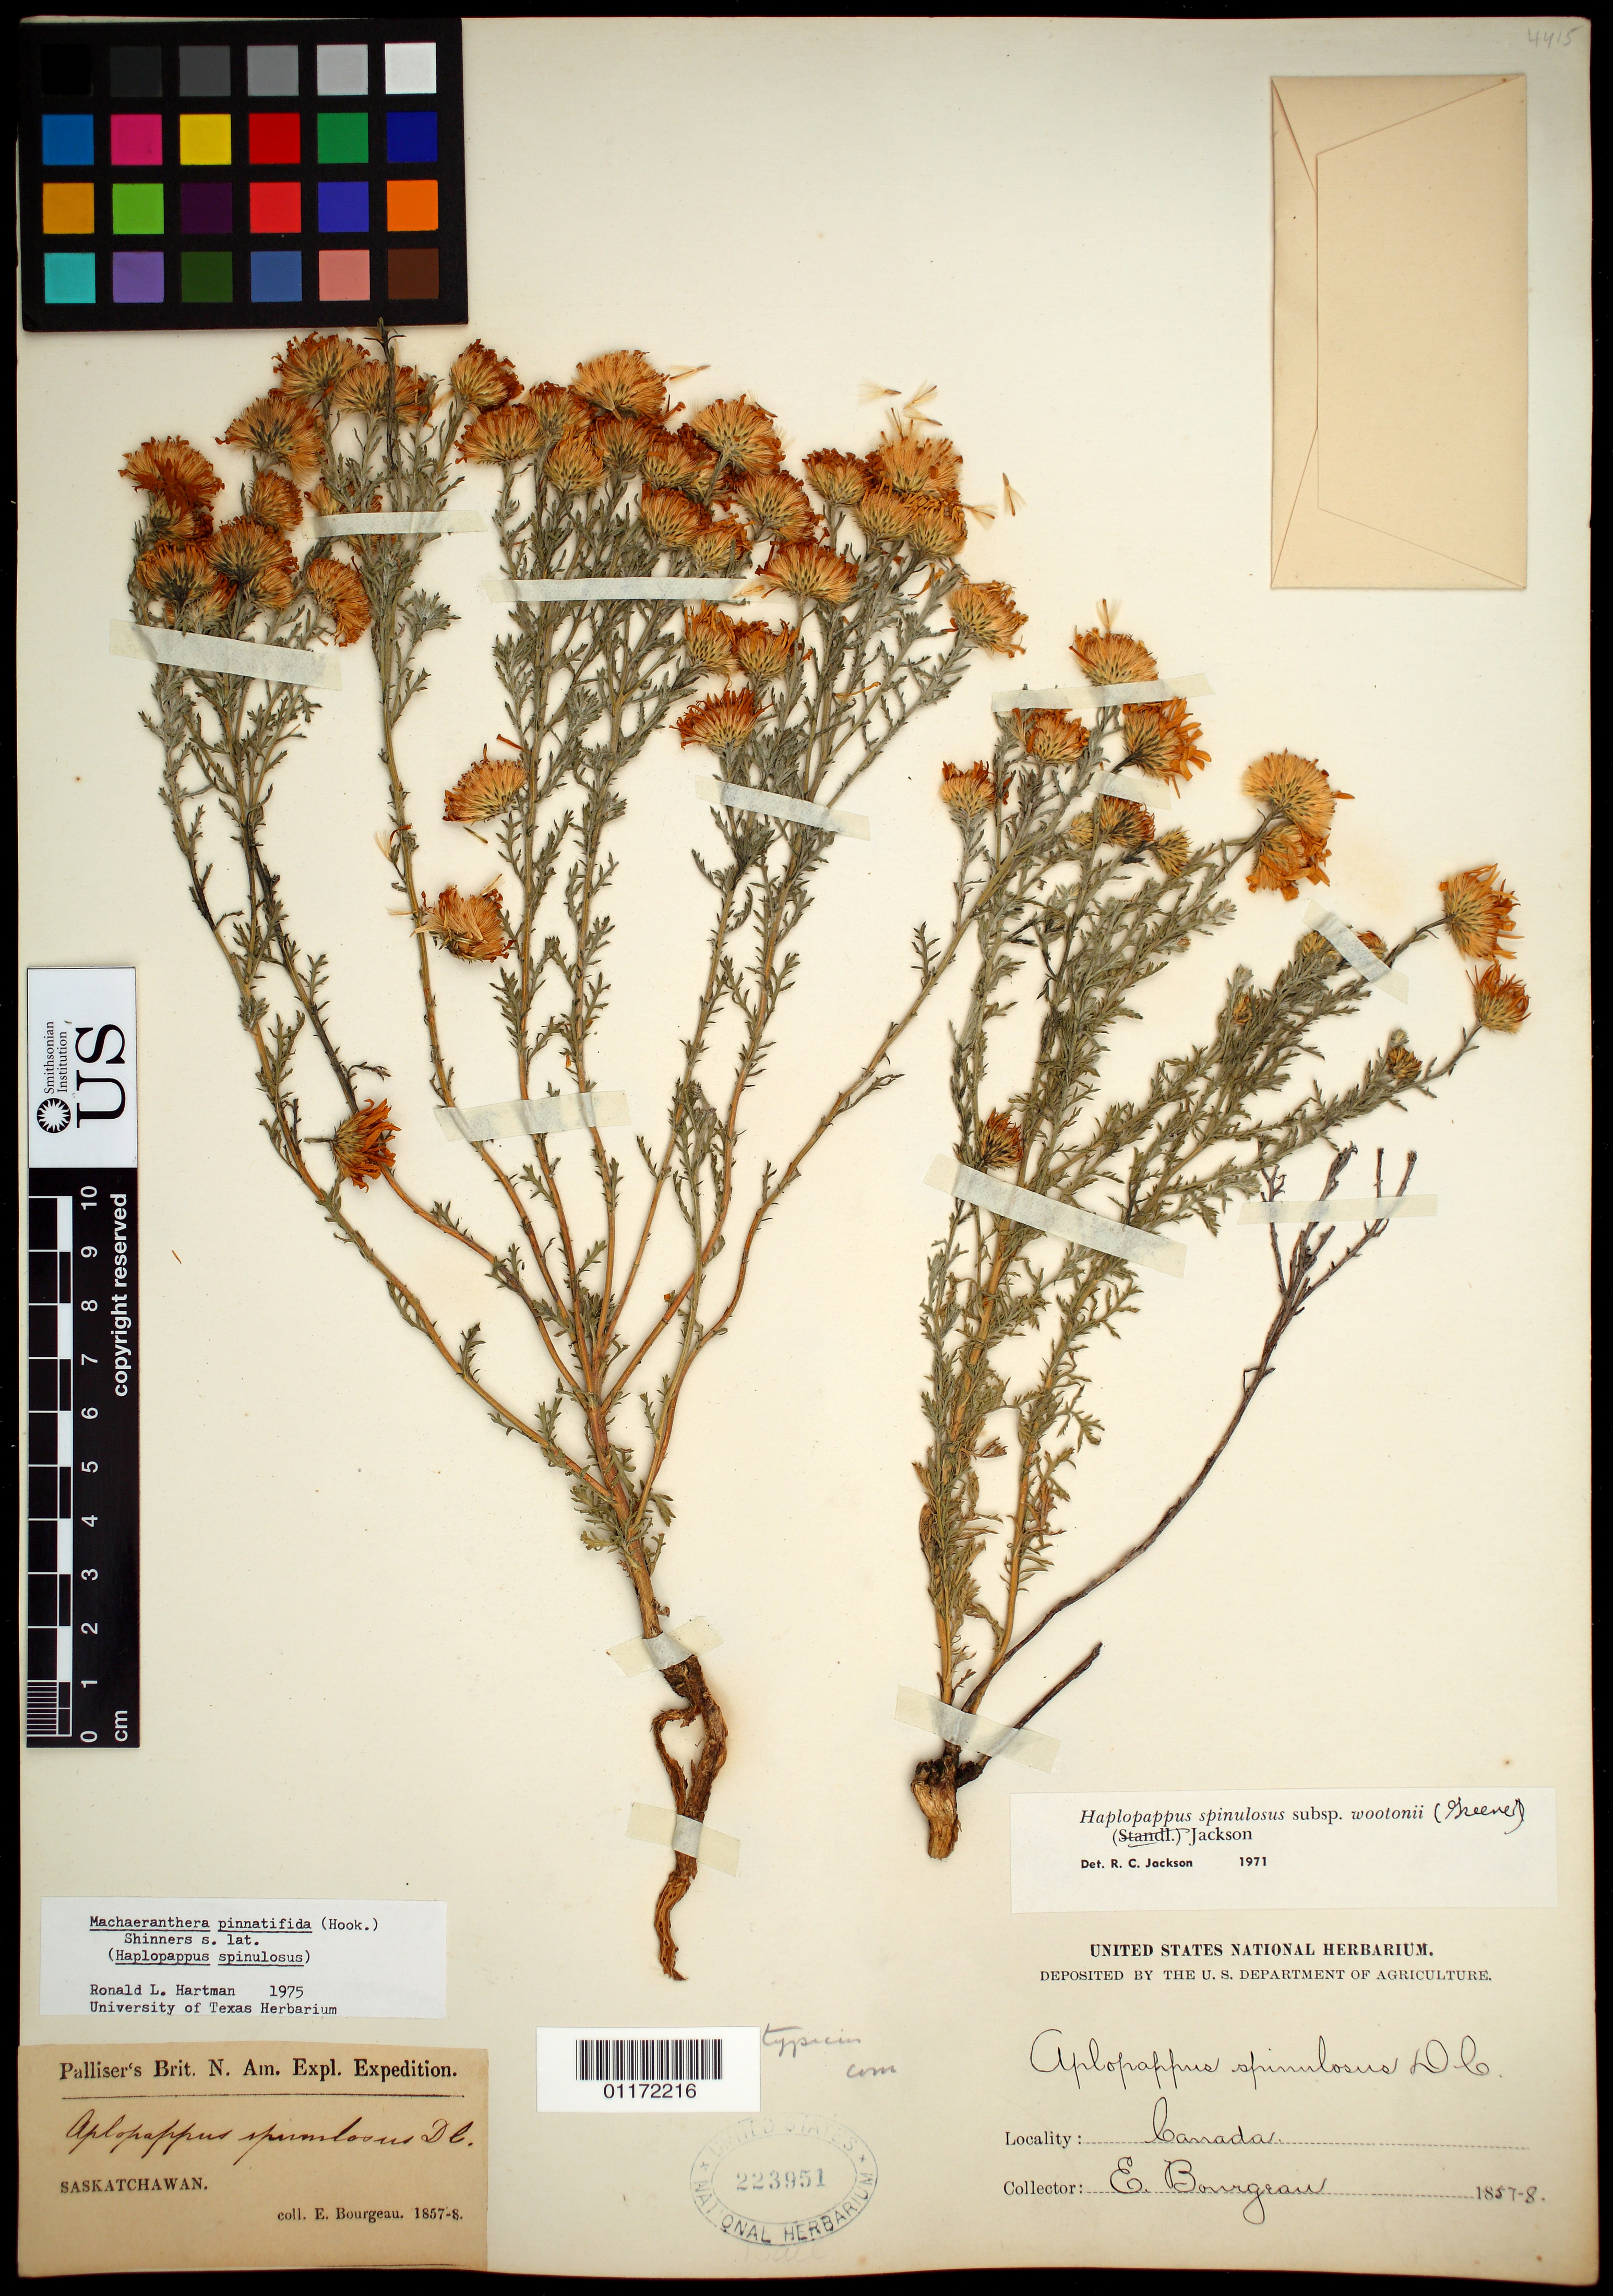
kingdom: Plantae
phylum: Tracheophyta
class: Magnoliopsida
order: Asterales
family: Asteraceae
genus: Machaeranthera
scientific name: Machaeranthera pinnatifida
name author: (Hook.) Shinners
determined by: Hartman, R. L.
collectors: E. Bourgeau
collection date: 1857/1858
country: Canada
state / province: Saskatchewan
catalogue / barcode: US 223951